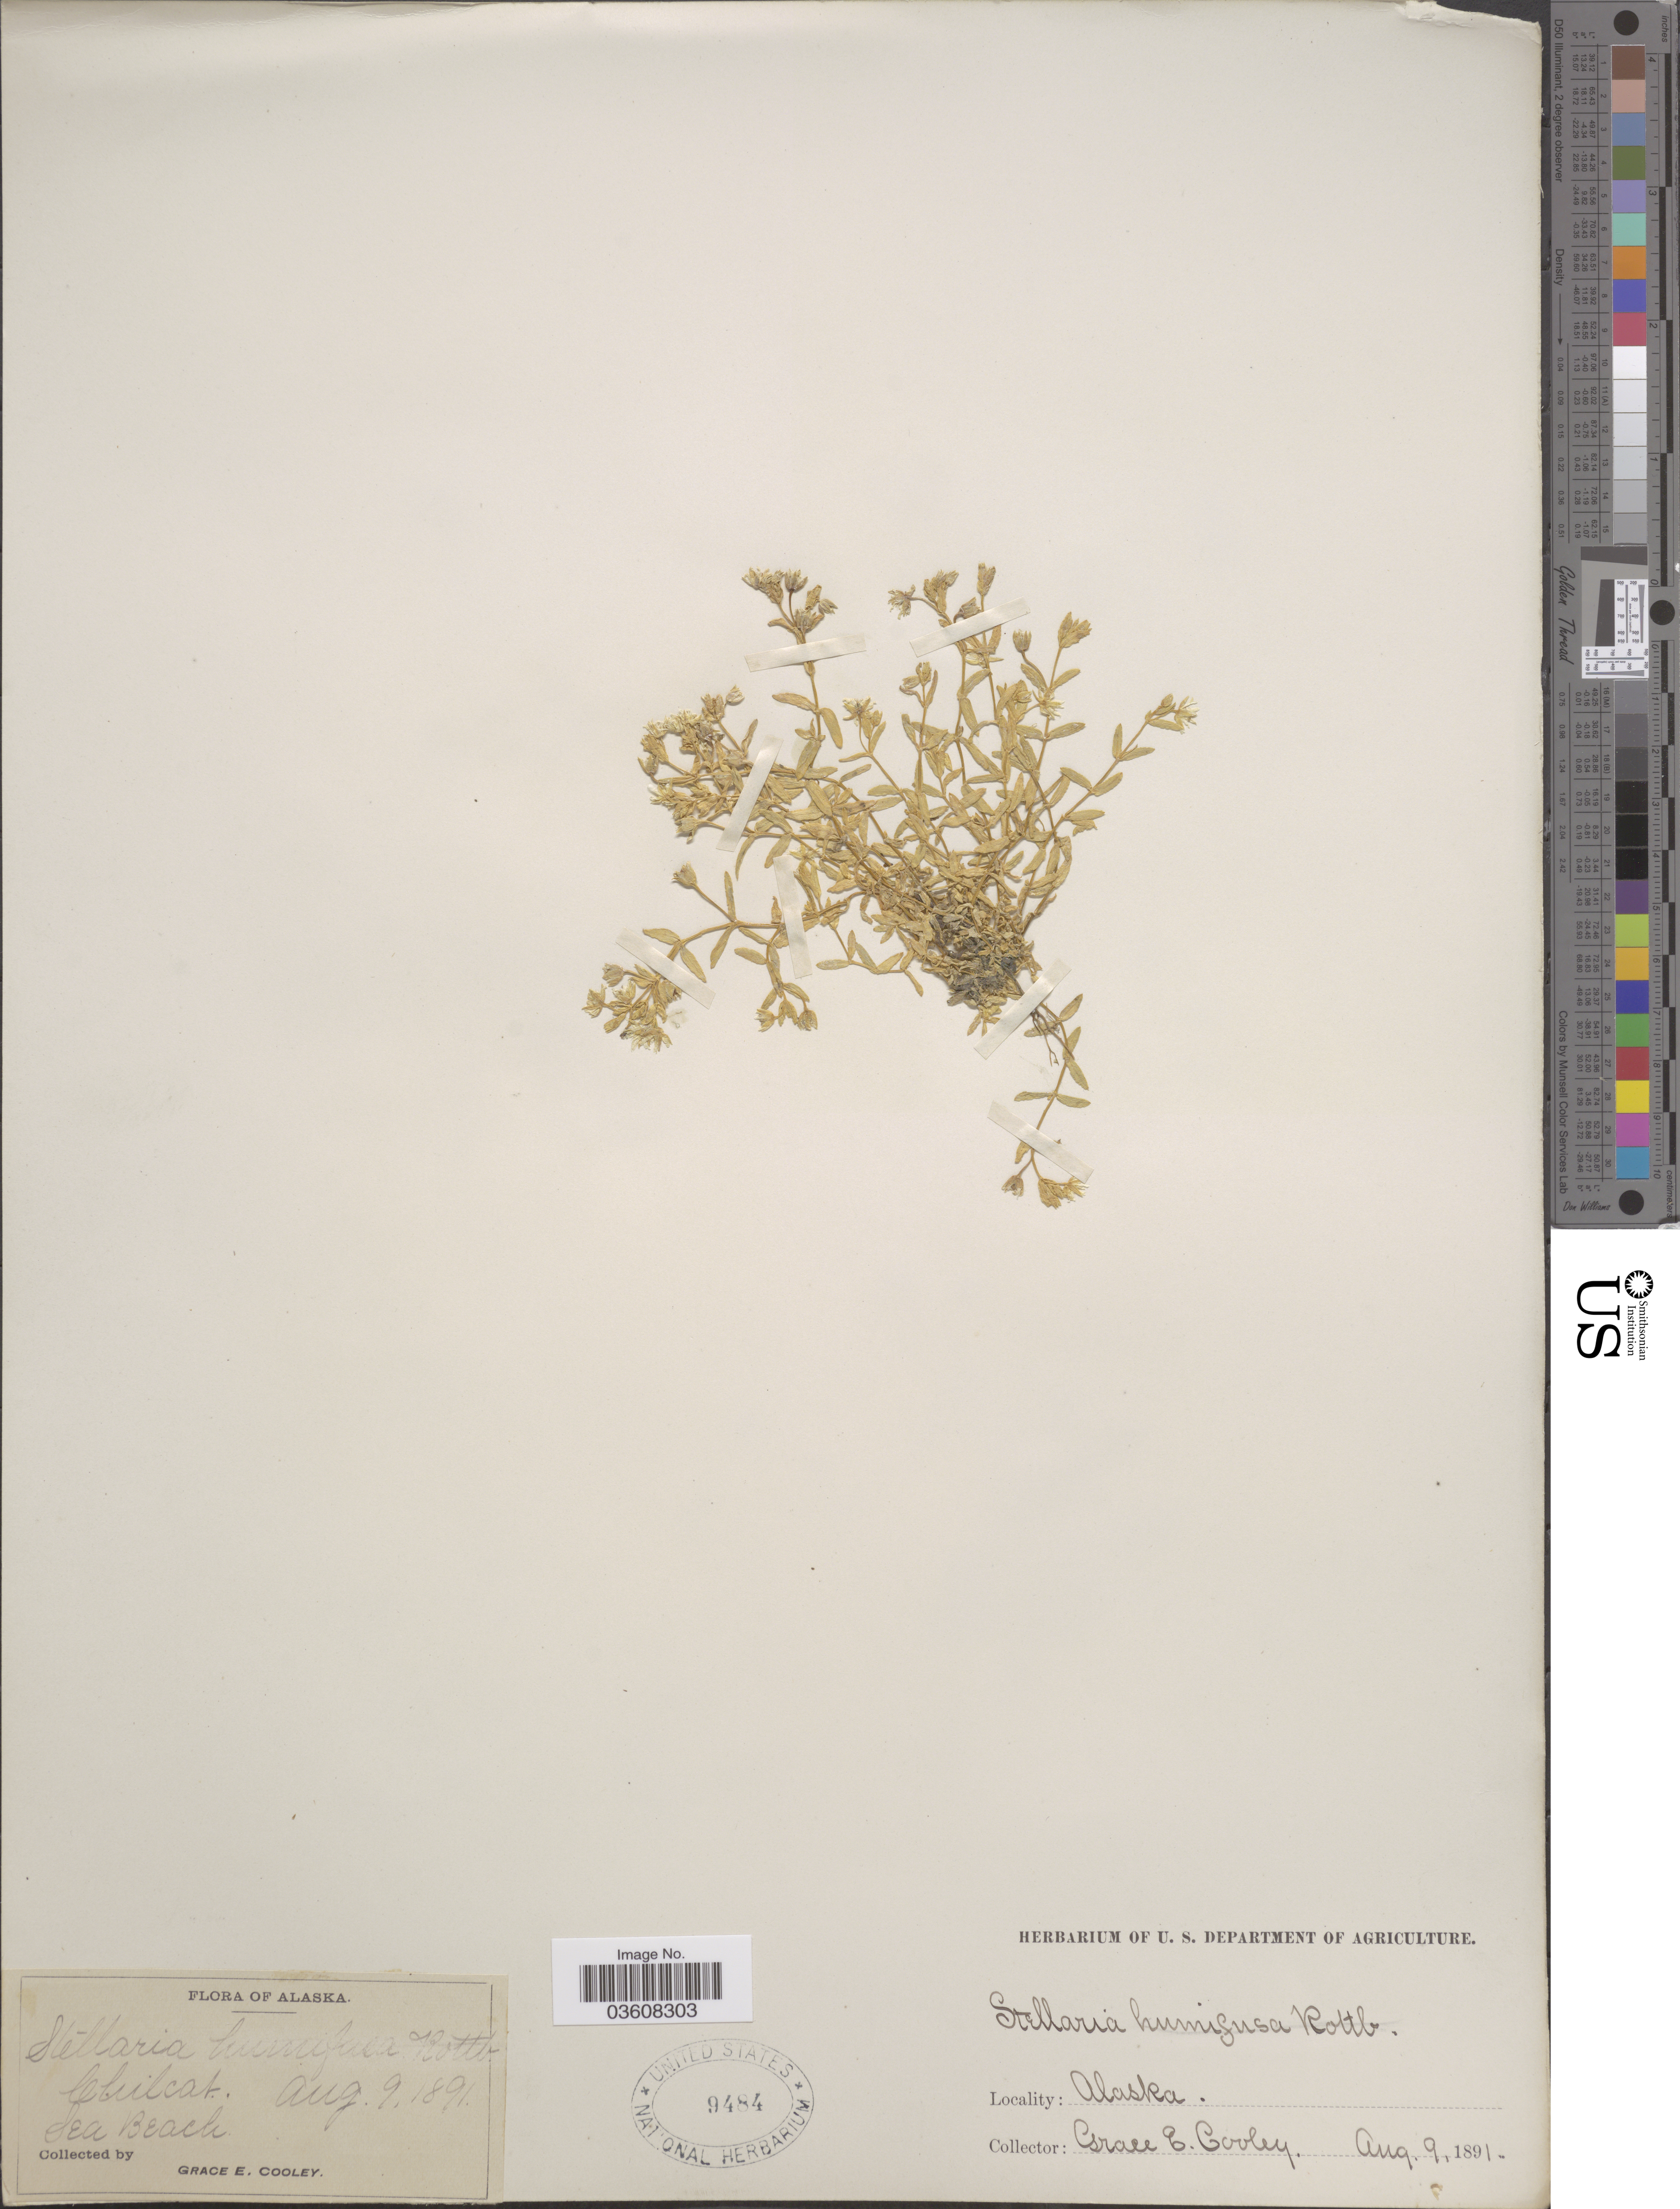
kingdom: Plantae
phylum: Tracheophyta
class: Magnoliopsida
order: Caryophyllales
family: Caryophyllaceae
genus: Stellaria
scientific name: Stellaria humifusa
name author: Rottb.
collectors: G. E. Cooley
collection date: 1891-08-09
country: United States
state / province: Alaska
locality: Chilcat. Sea Beach.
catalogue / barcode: US 9484